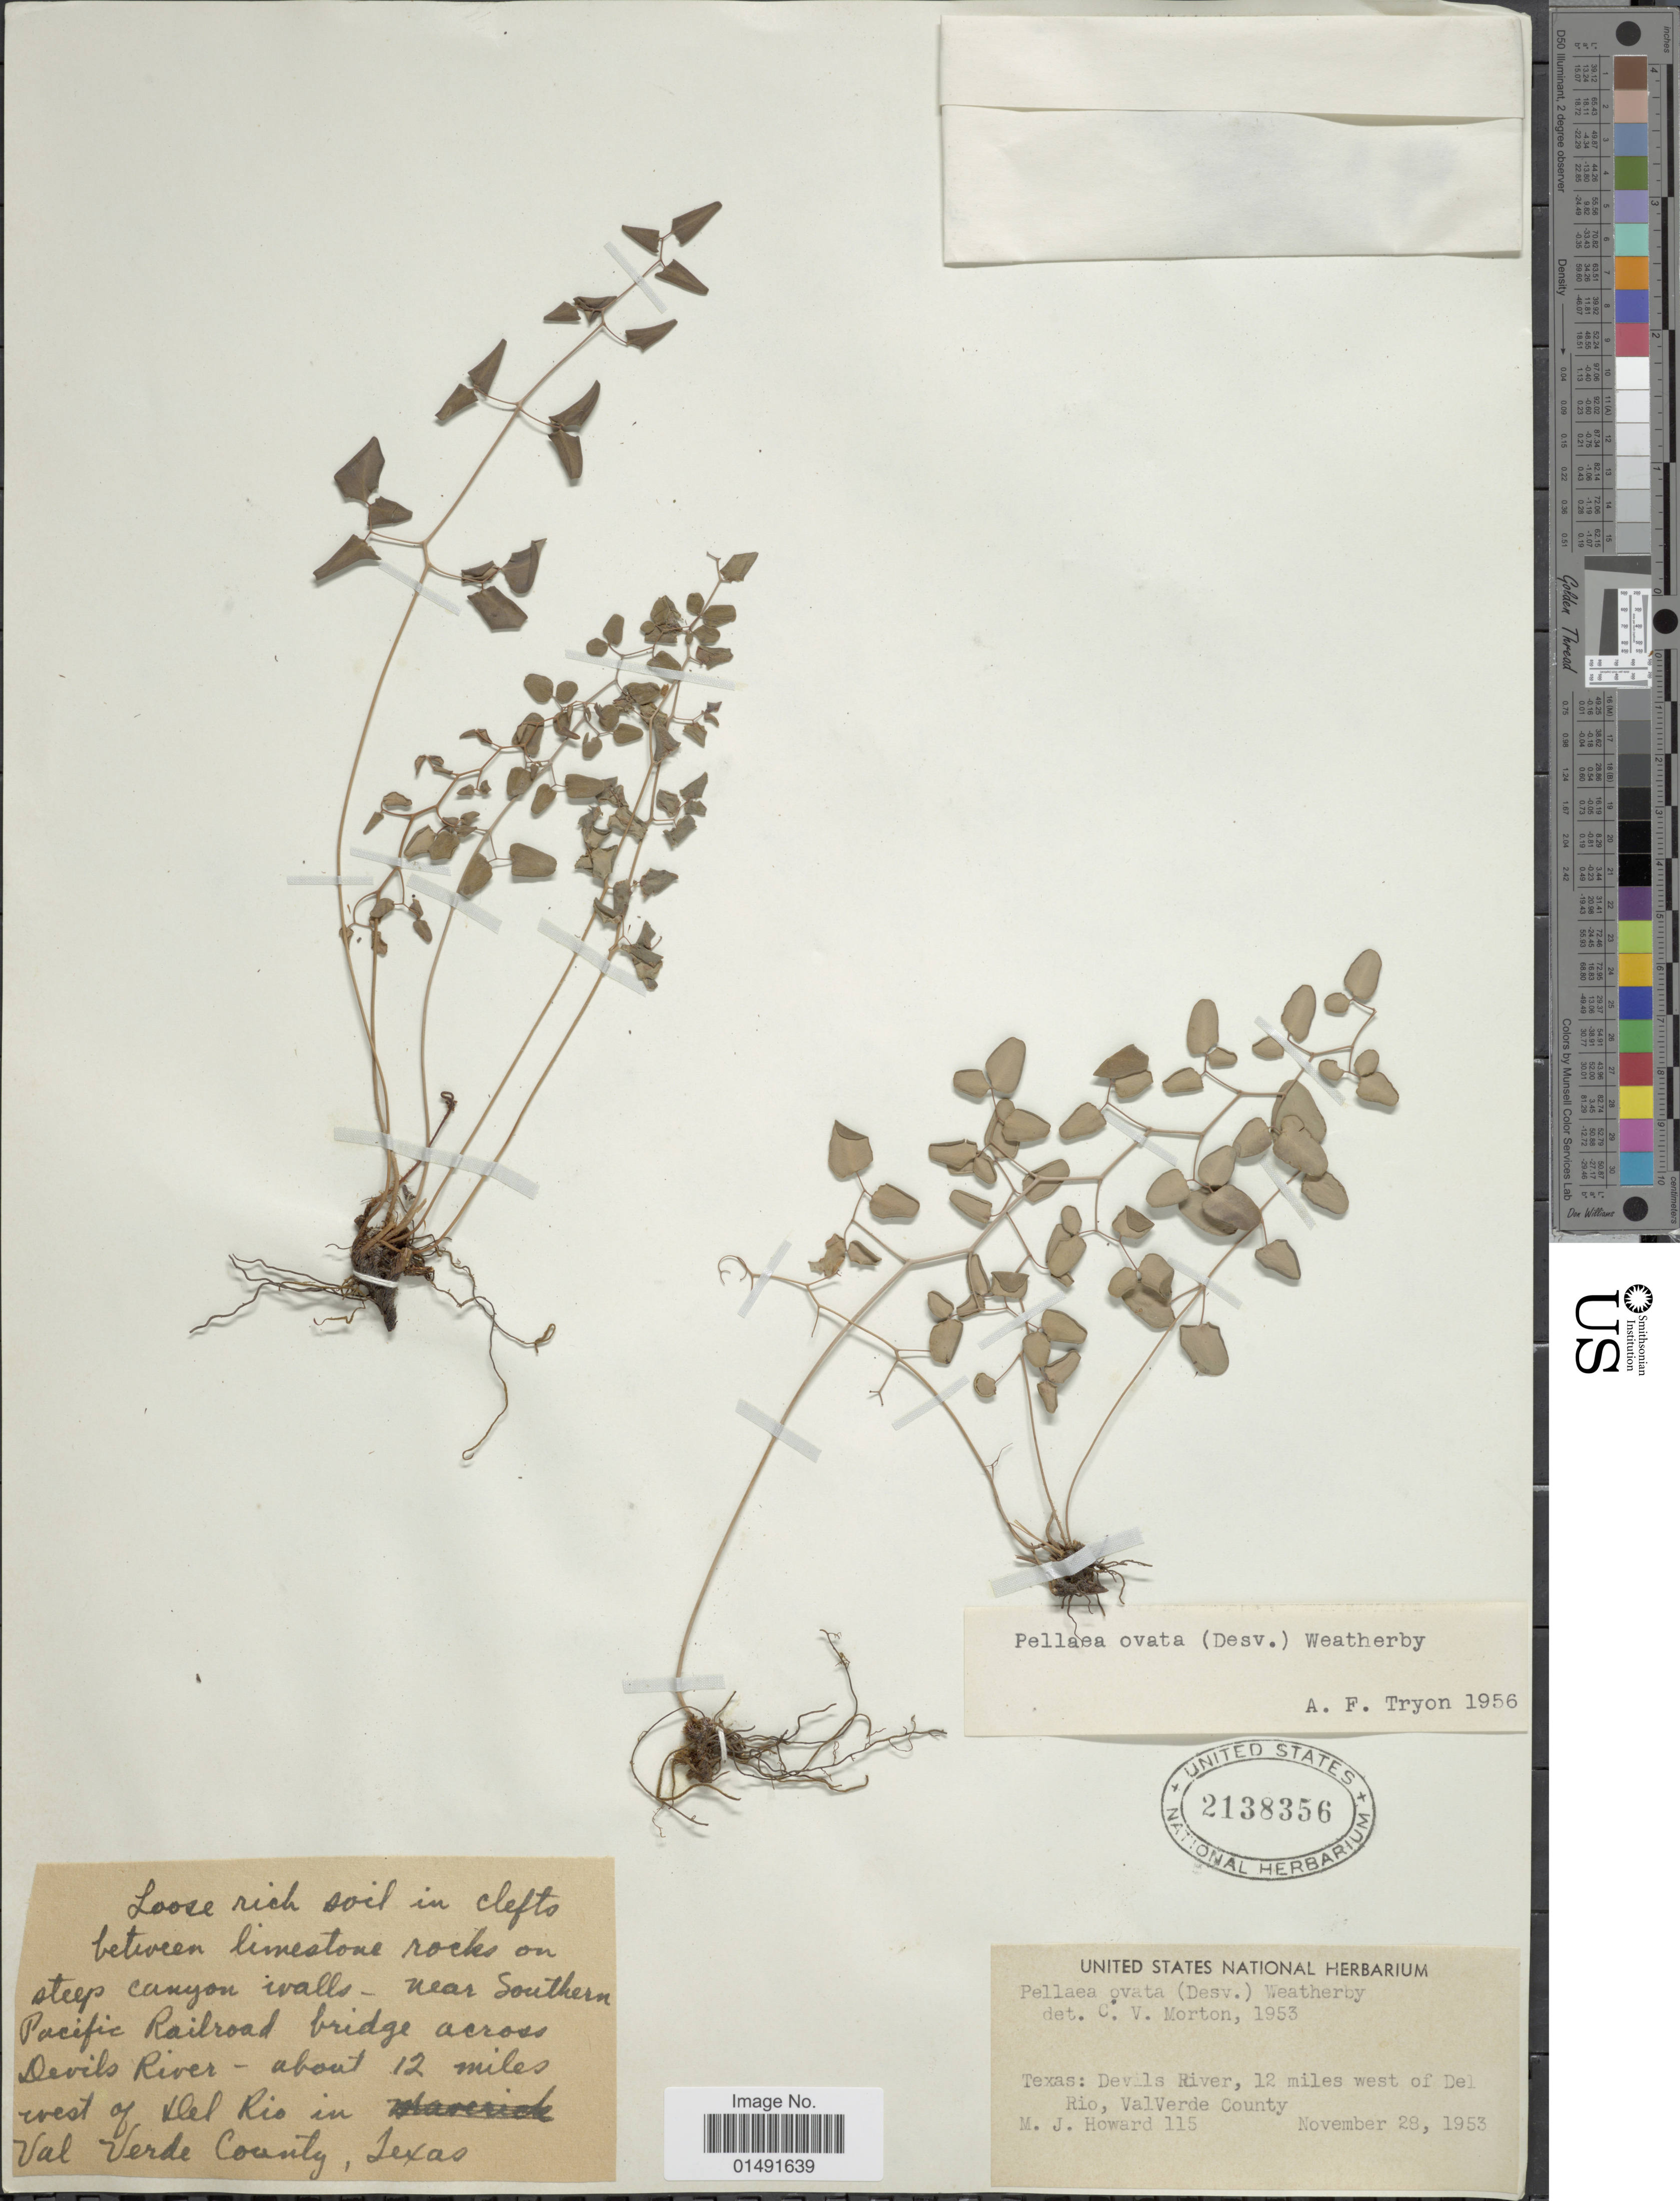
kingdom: Plantae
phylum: Tracheophyta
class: Polypodiopsida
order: Polypodiales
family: Pteridaceae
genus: Pellaea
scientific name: Pellaea ovata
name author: (Desv.) Weath.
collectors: M. Howard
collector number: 115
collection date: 1953-11-28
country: United States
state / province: Texas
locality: Devils River, 12 miles west of Del Rio, Valverde County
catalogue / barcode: US 2138356